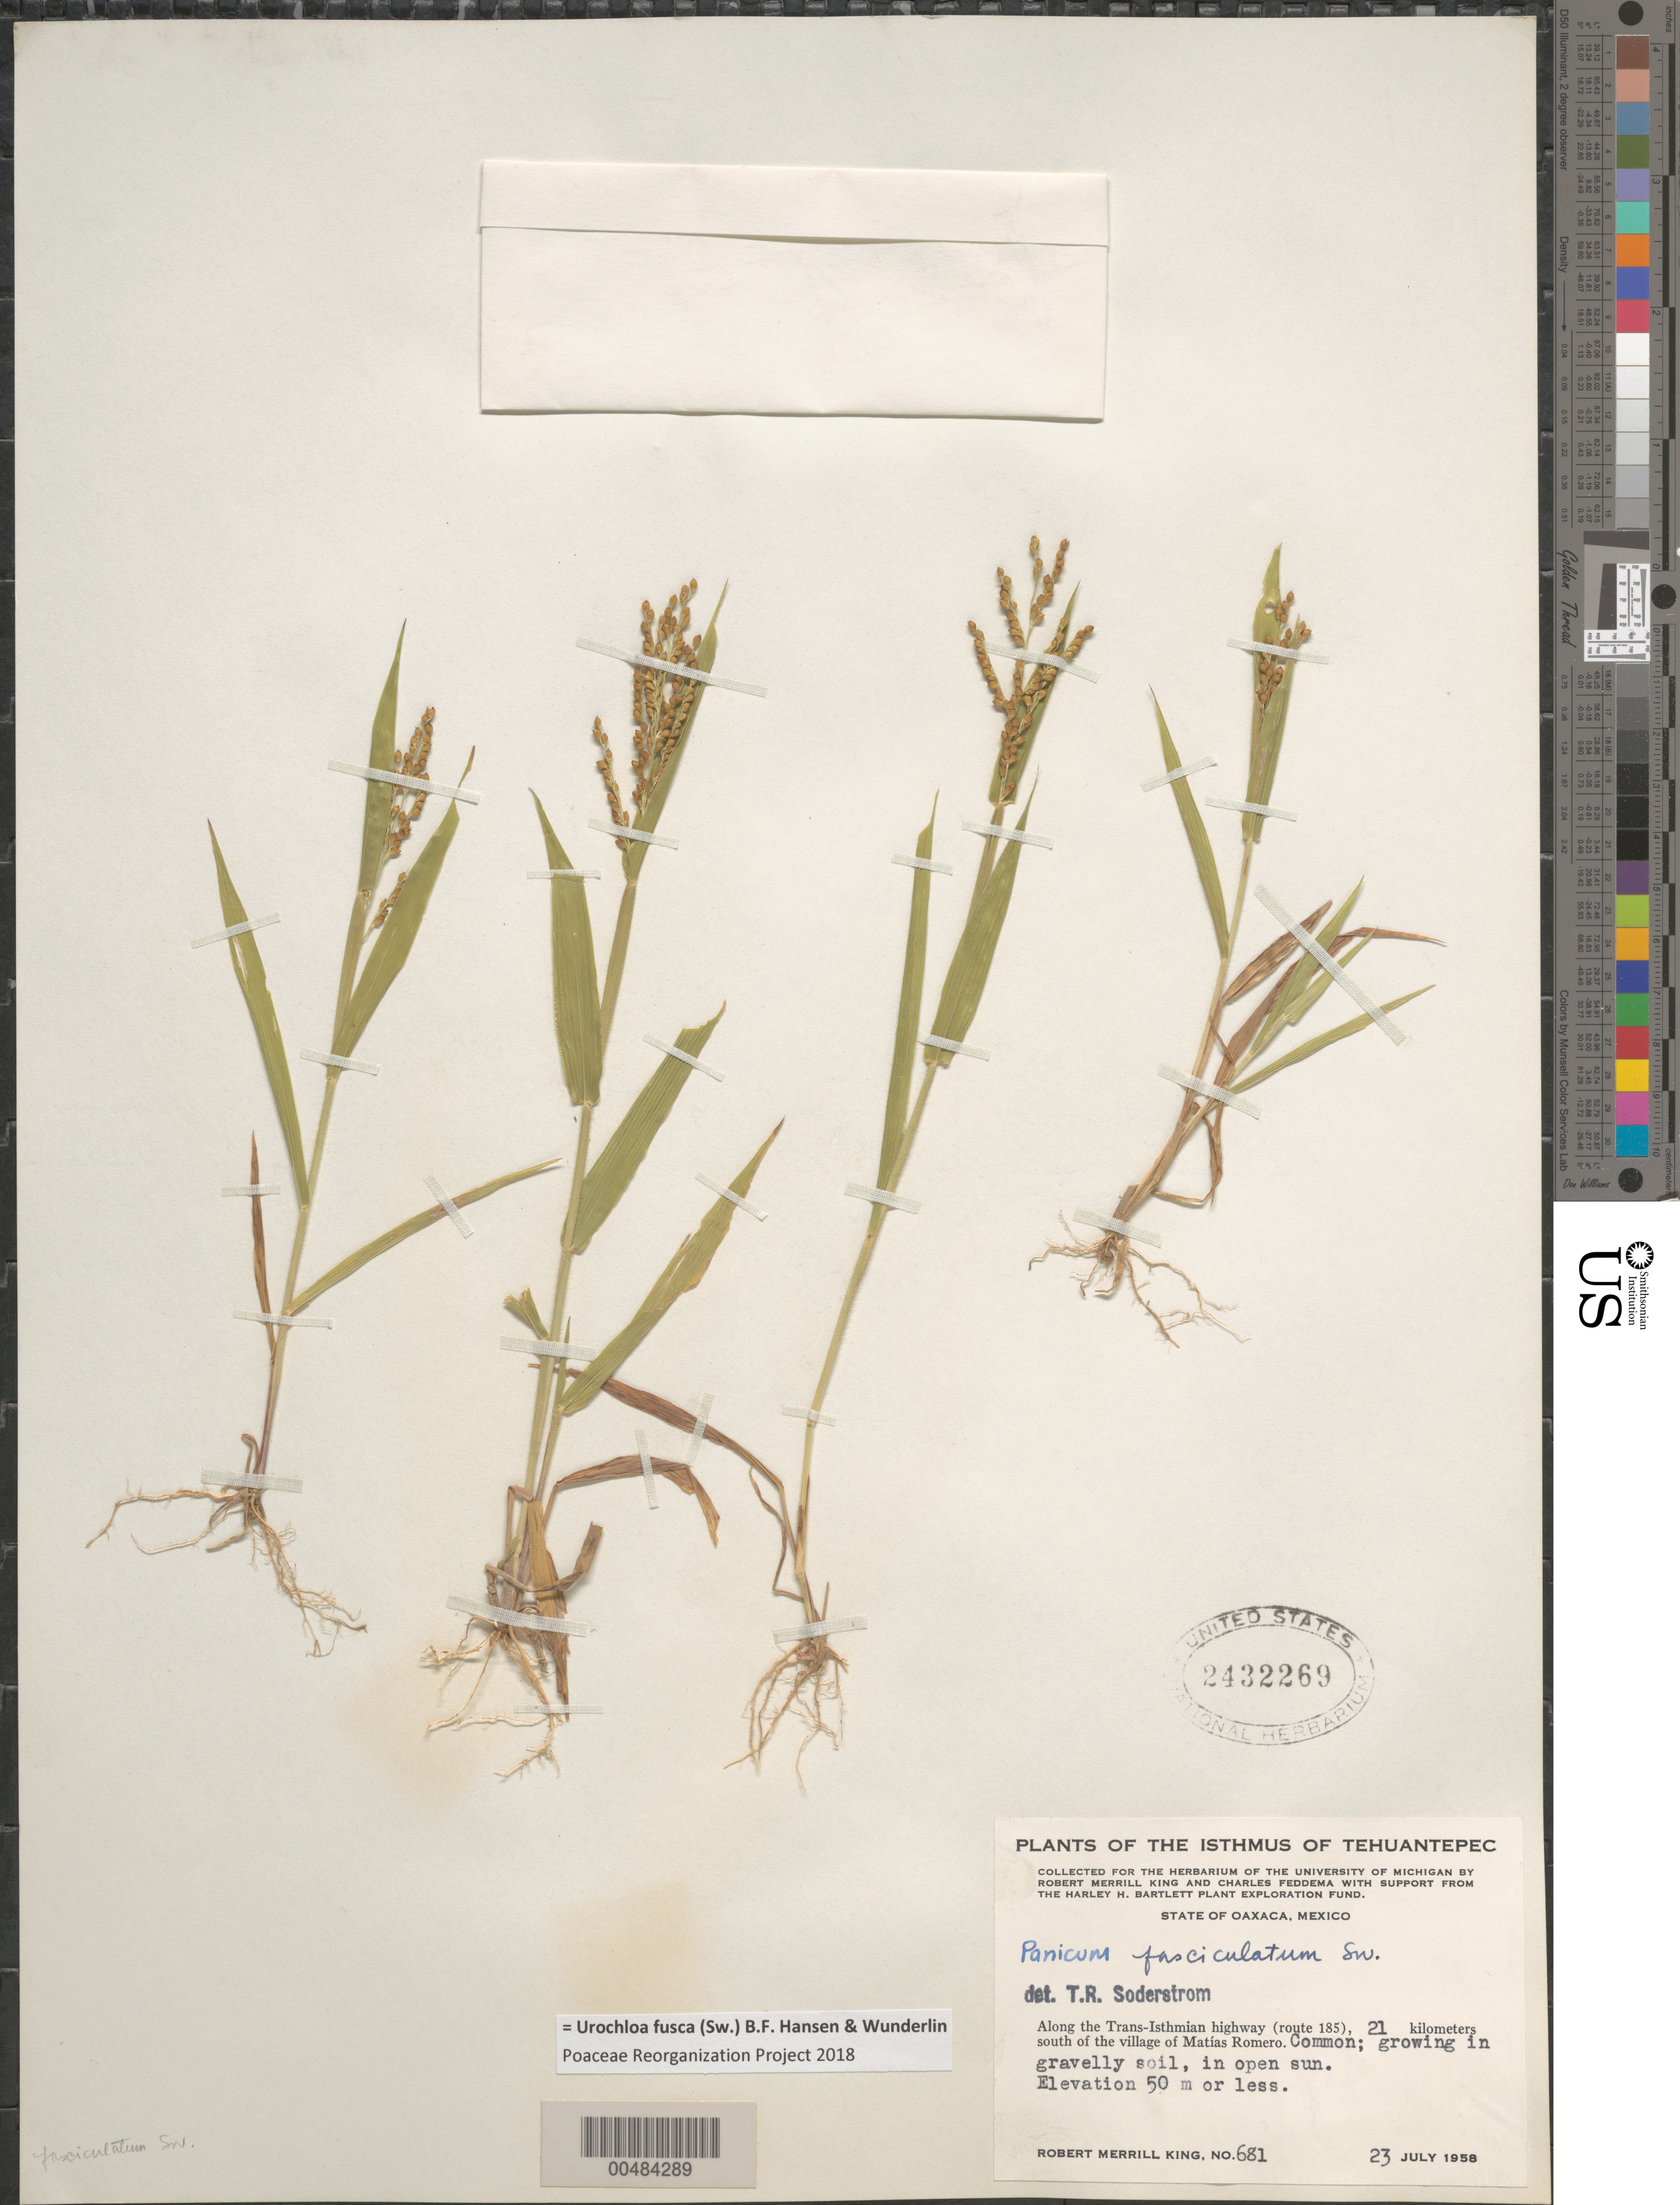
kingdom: Plantae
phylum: Tracheophyta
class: Liliopsida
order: Poales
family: Poaceae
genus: Urochloa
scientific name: Urochloa fusca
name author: (Sw.) B.F. Hansen & Wunderlin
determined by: Poaceae Reorganization Project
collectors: R. M. King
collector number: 681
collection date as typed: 23 Jul 1958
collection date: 1958-07-23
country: Mexico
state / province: Oaxaca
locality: Isthmus of Tehuantepec, along the Trans-Isthmian highway (route 185), 21 km S of the village of Mat¡as Romero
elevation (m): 0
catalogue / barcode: US 2432269